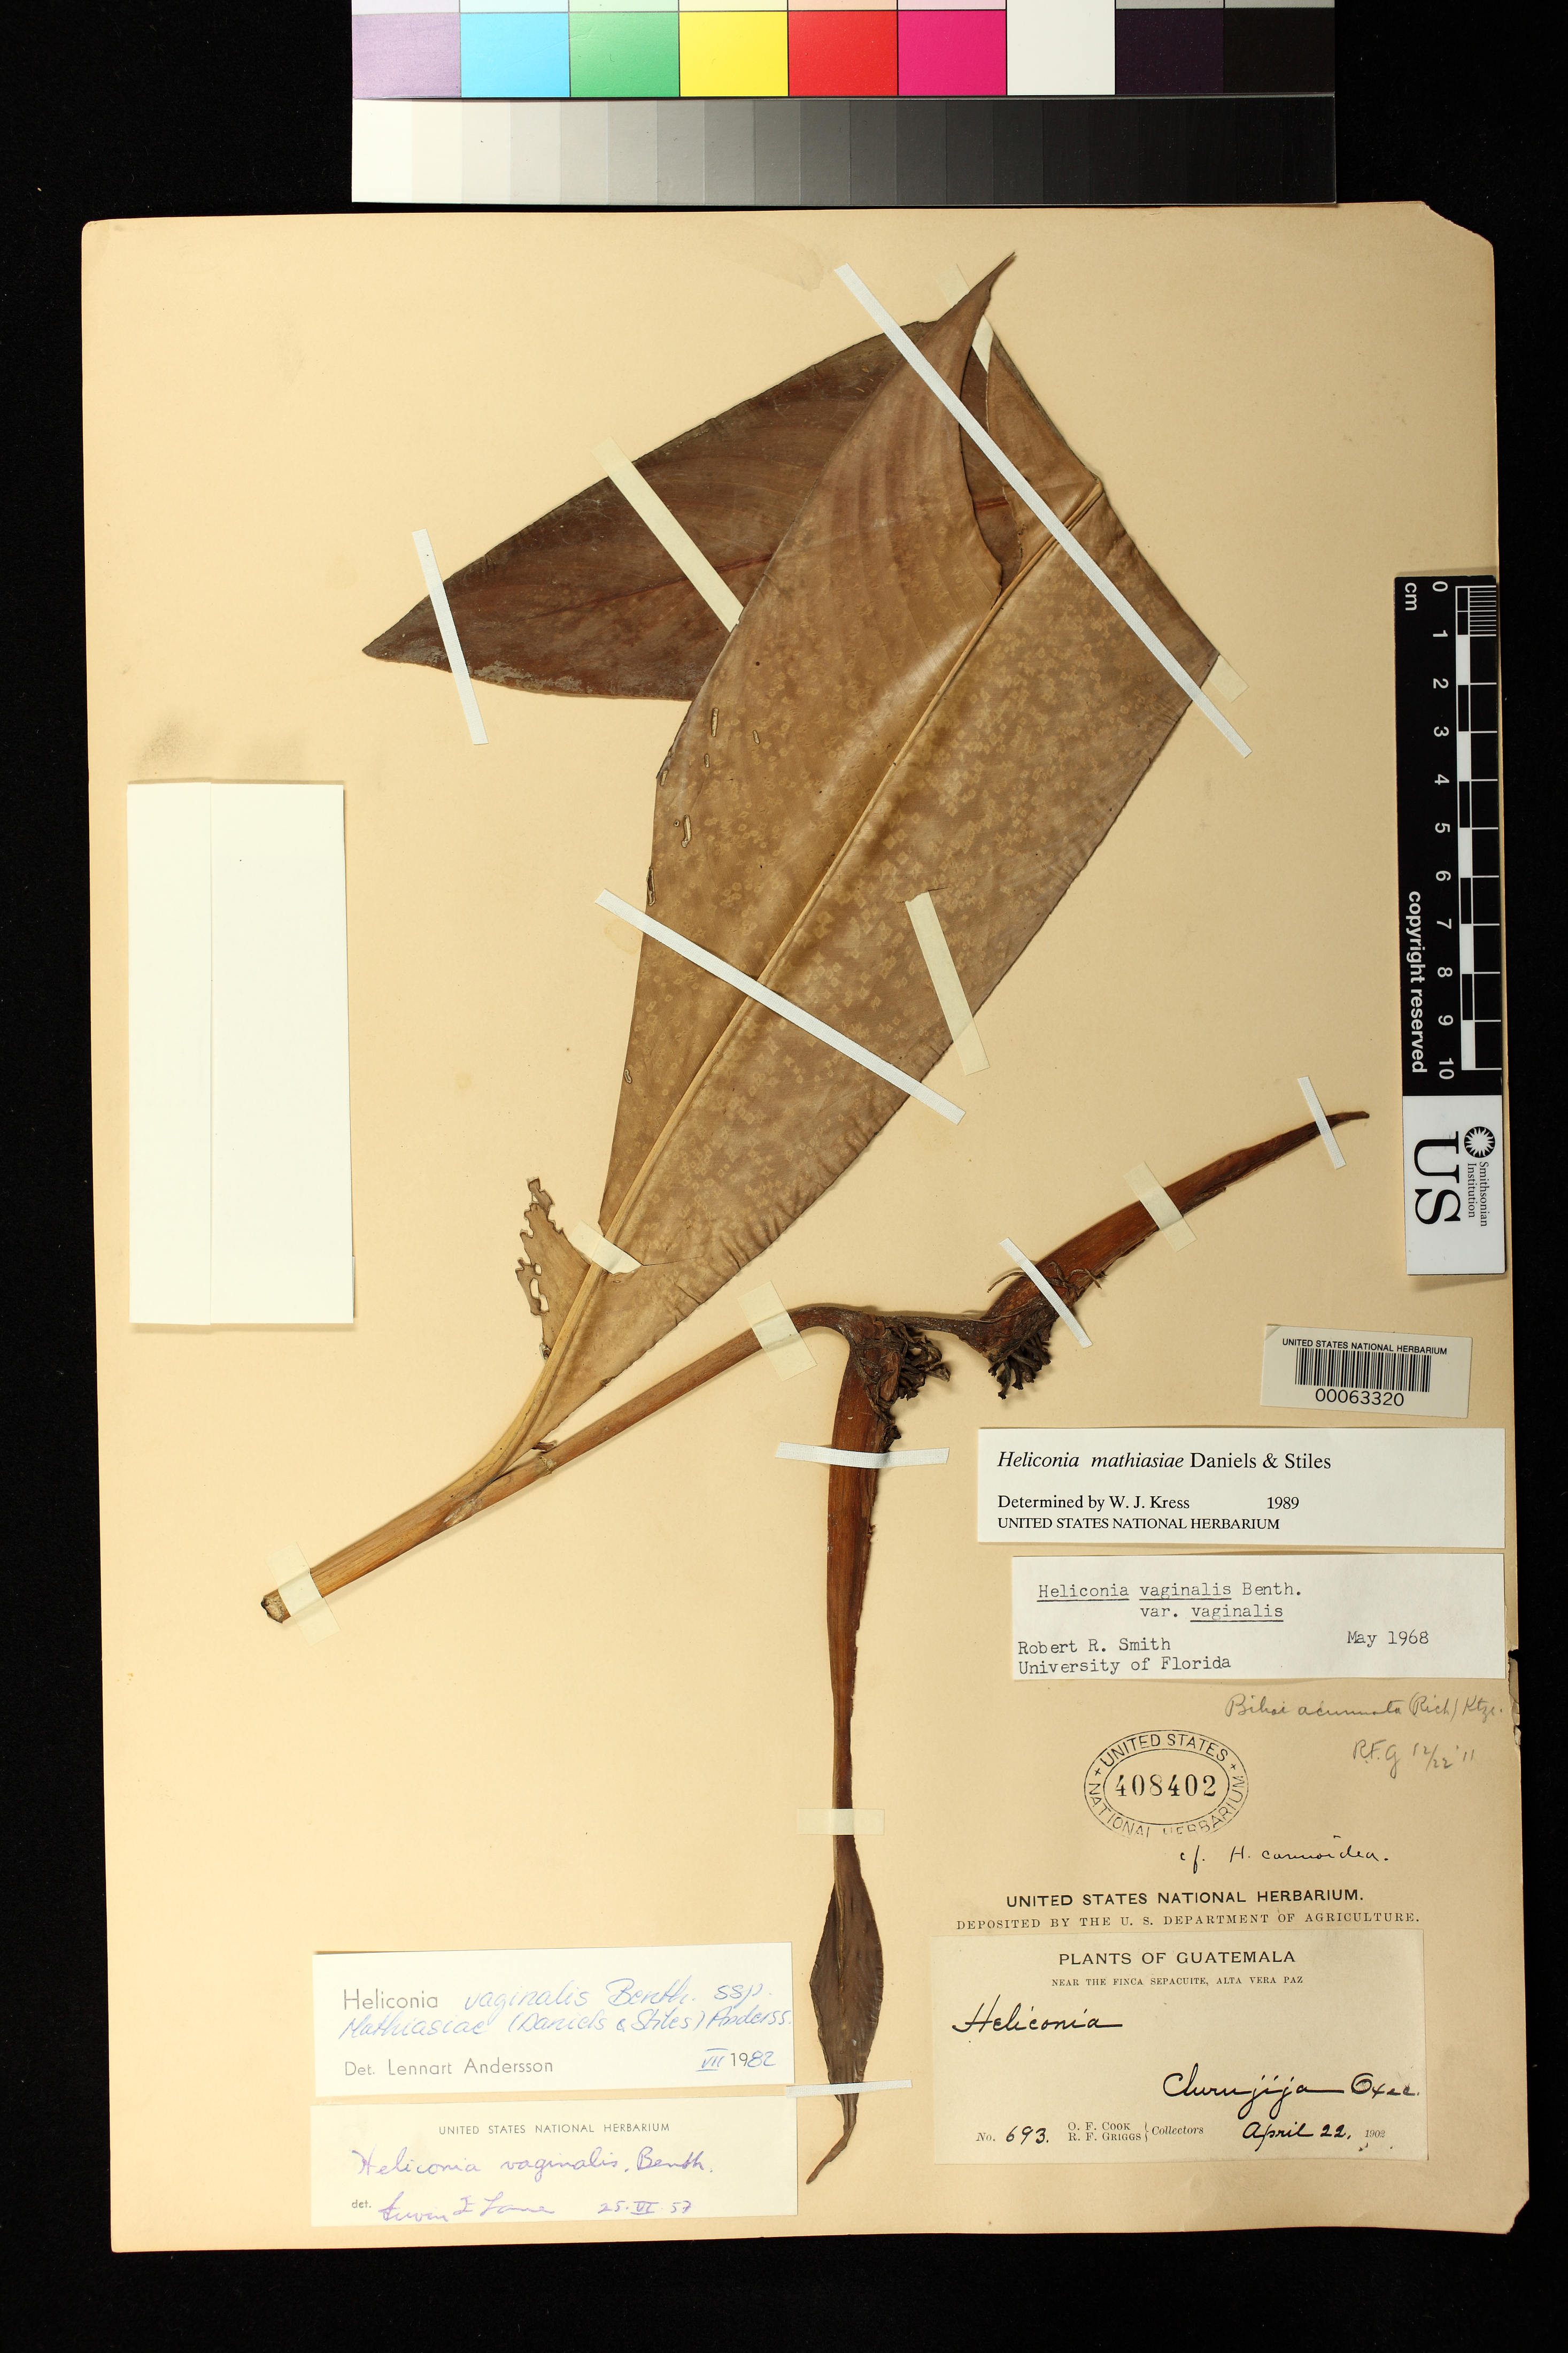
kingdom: Plantae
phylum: Tracheophyta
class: Liliopsida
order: Zingiberales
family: Heliconiaceae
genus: Heliconia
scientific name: Heliconia mathiasiae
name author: G.S. Daniels & F.G. Stiles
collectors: O. F. Cook & R. F. Griggs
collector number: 693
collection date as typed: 22 Apr 1902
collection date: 1902-04-22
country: Guatemala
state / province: Alta Verapaz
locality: Near the Finca Sepacuite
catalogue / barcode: US 408402